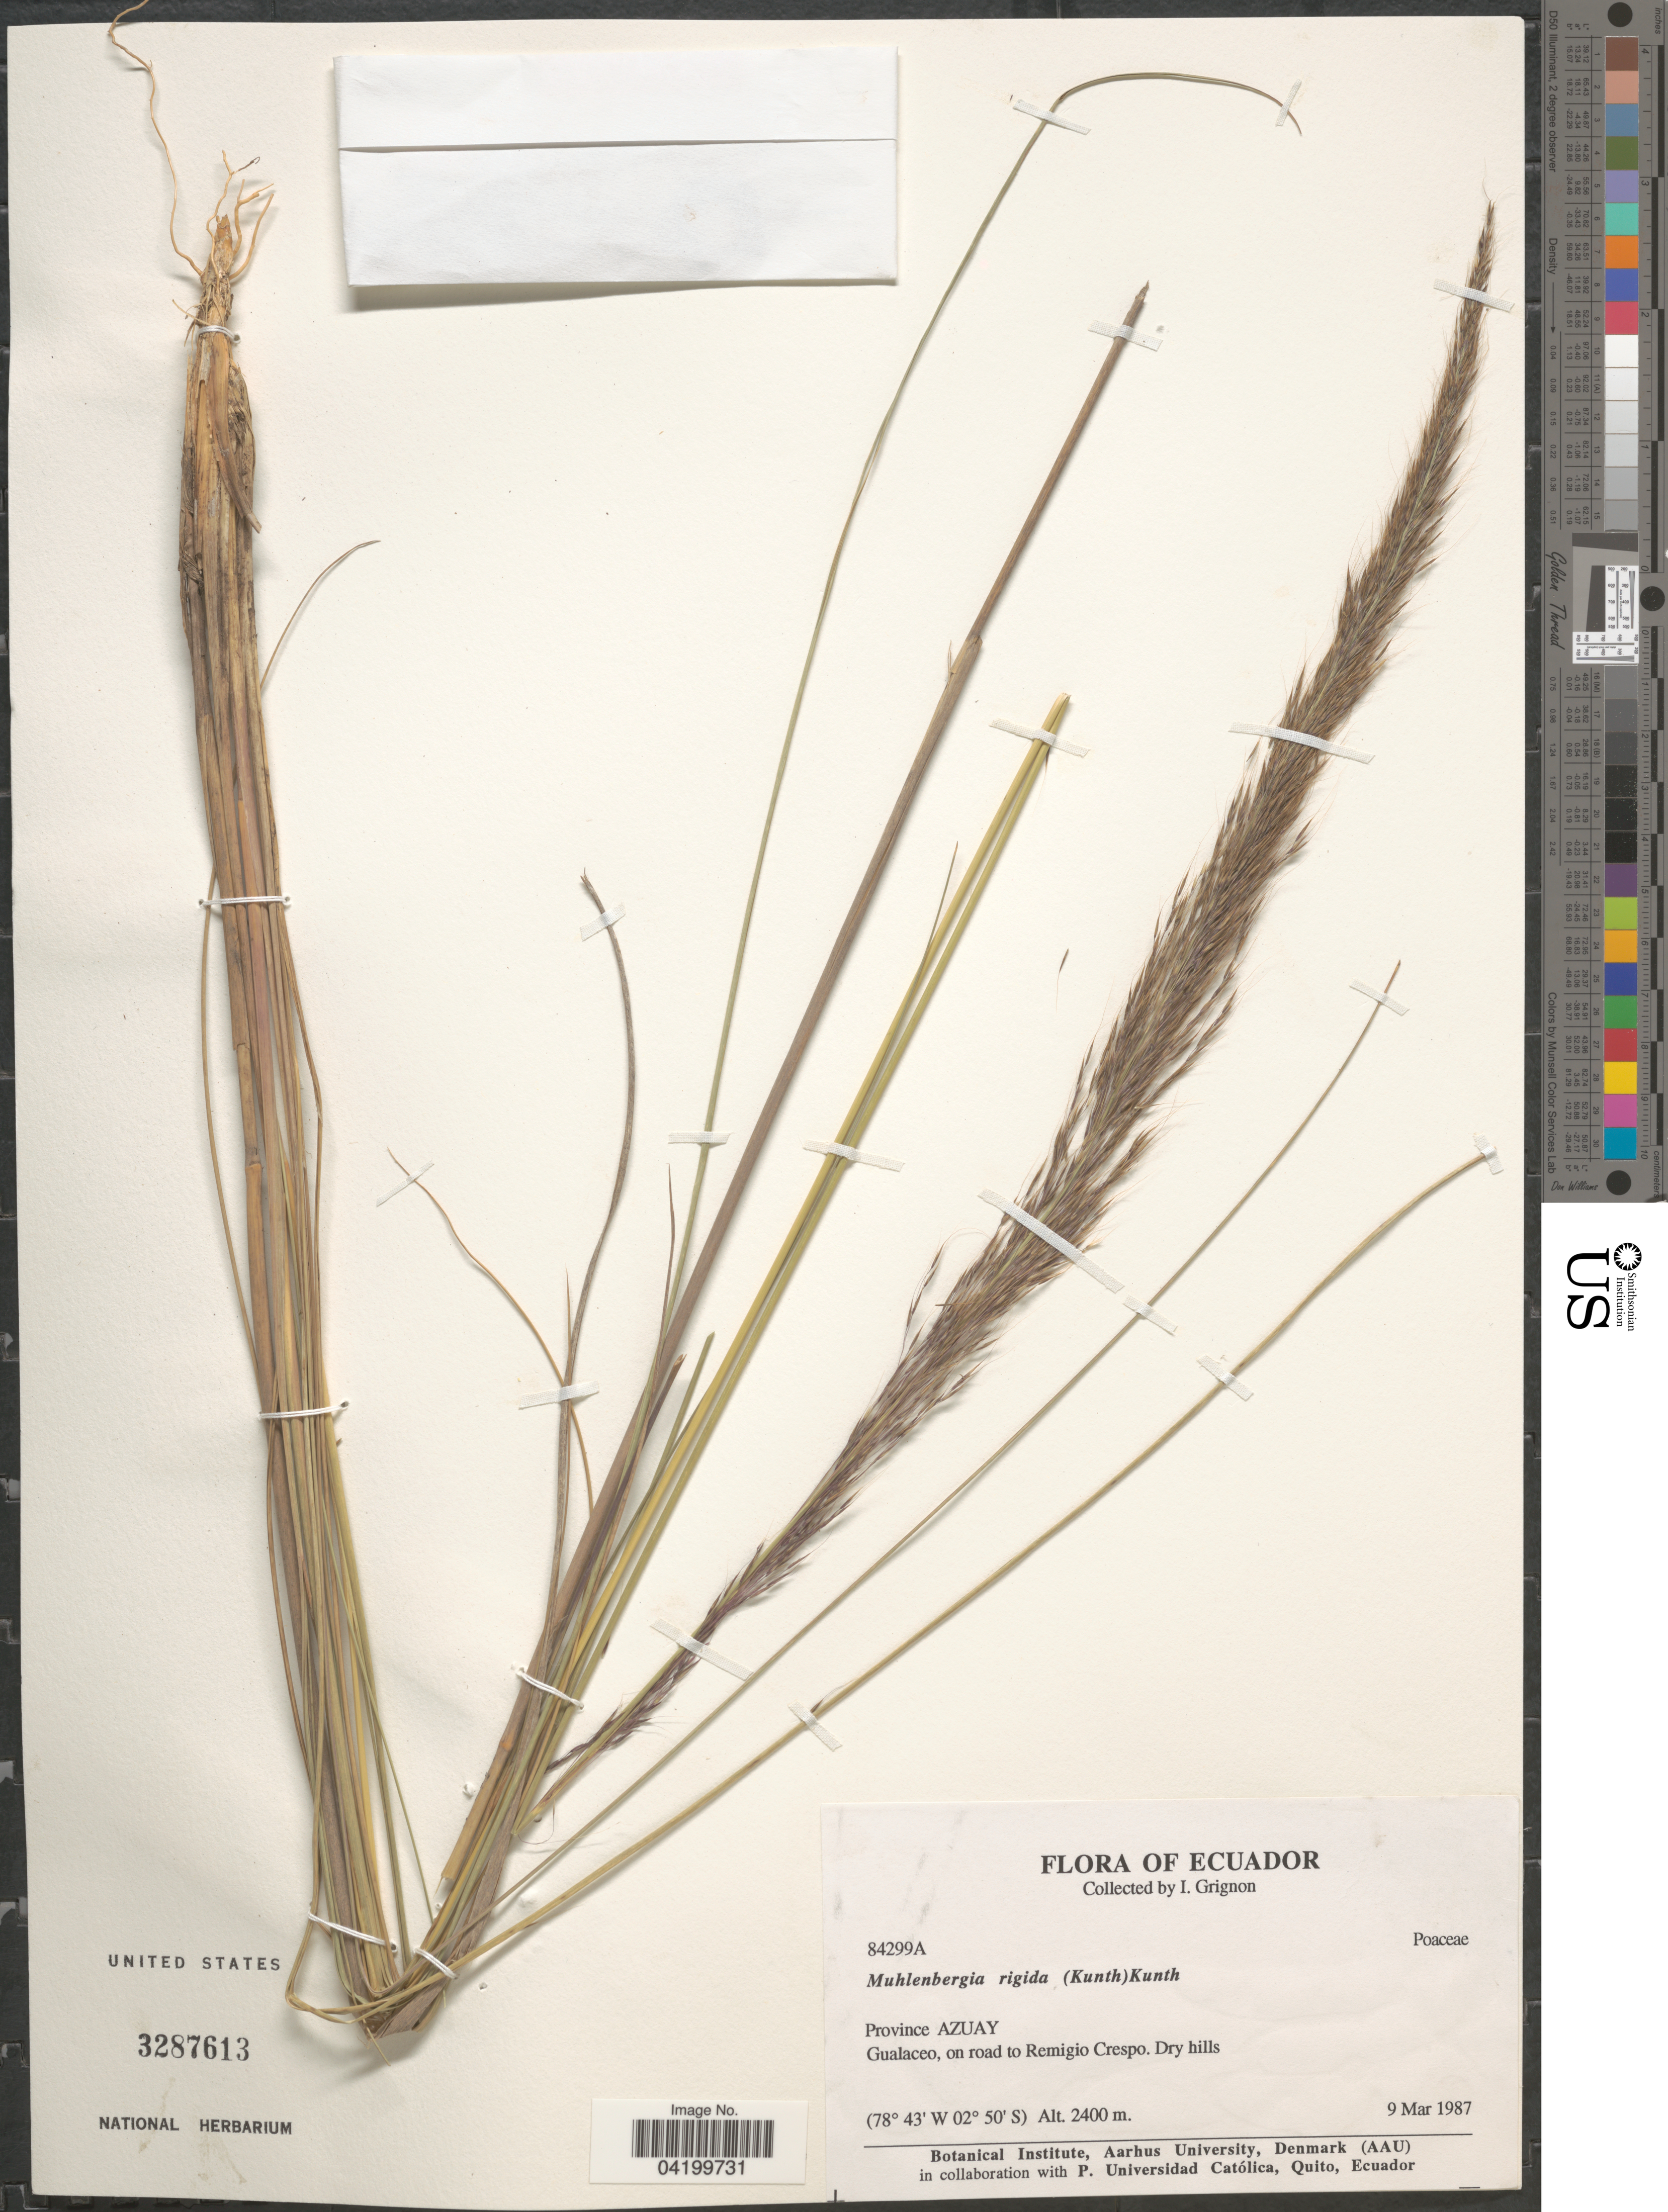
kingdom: Plantae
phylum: Tracheophyta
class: Liliopsida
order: Poales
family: Poaceae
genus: Muhlenbergia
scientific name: Muhlenbergia rigida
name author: (Kunth) Kunth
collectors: I. Grignon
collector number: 84299A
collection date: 1987-03-09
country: Ecuador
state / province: Azuay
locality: Gualaceo, on road to Remigio Crespo.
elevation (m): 2400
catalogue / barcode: US 3287613